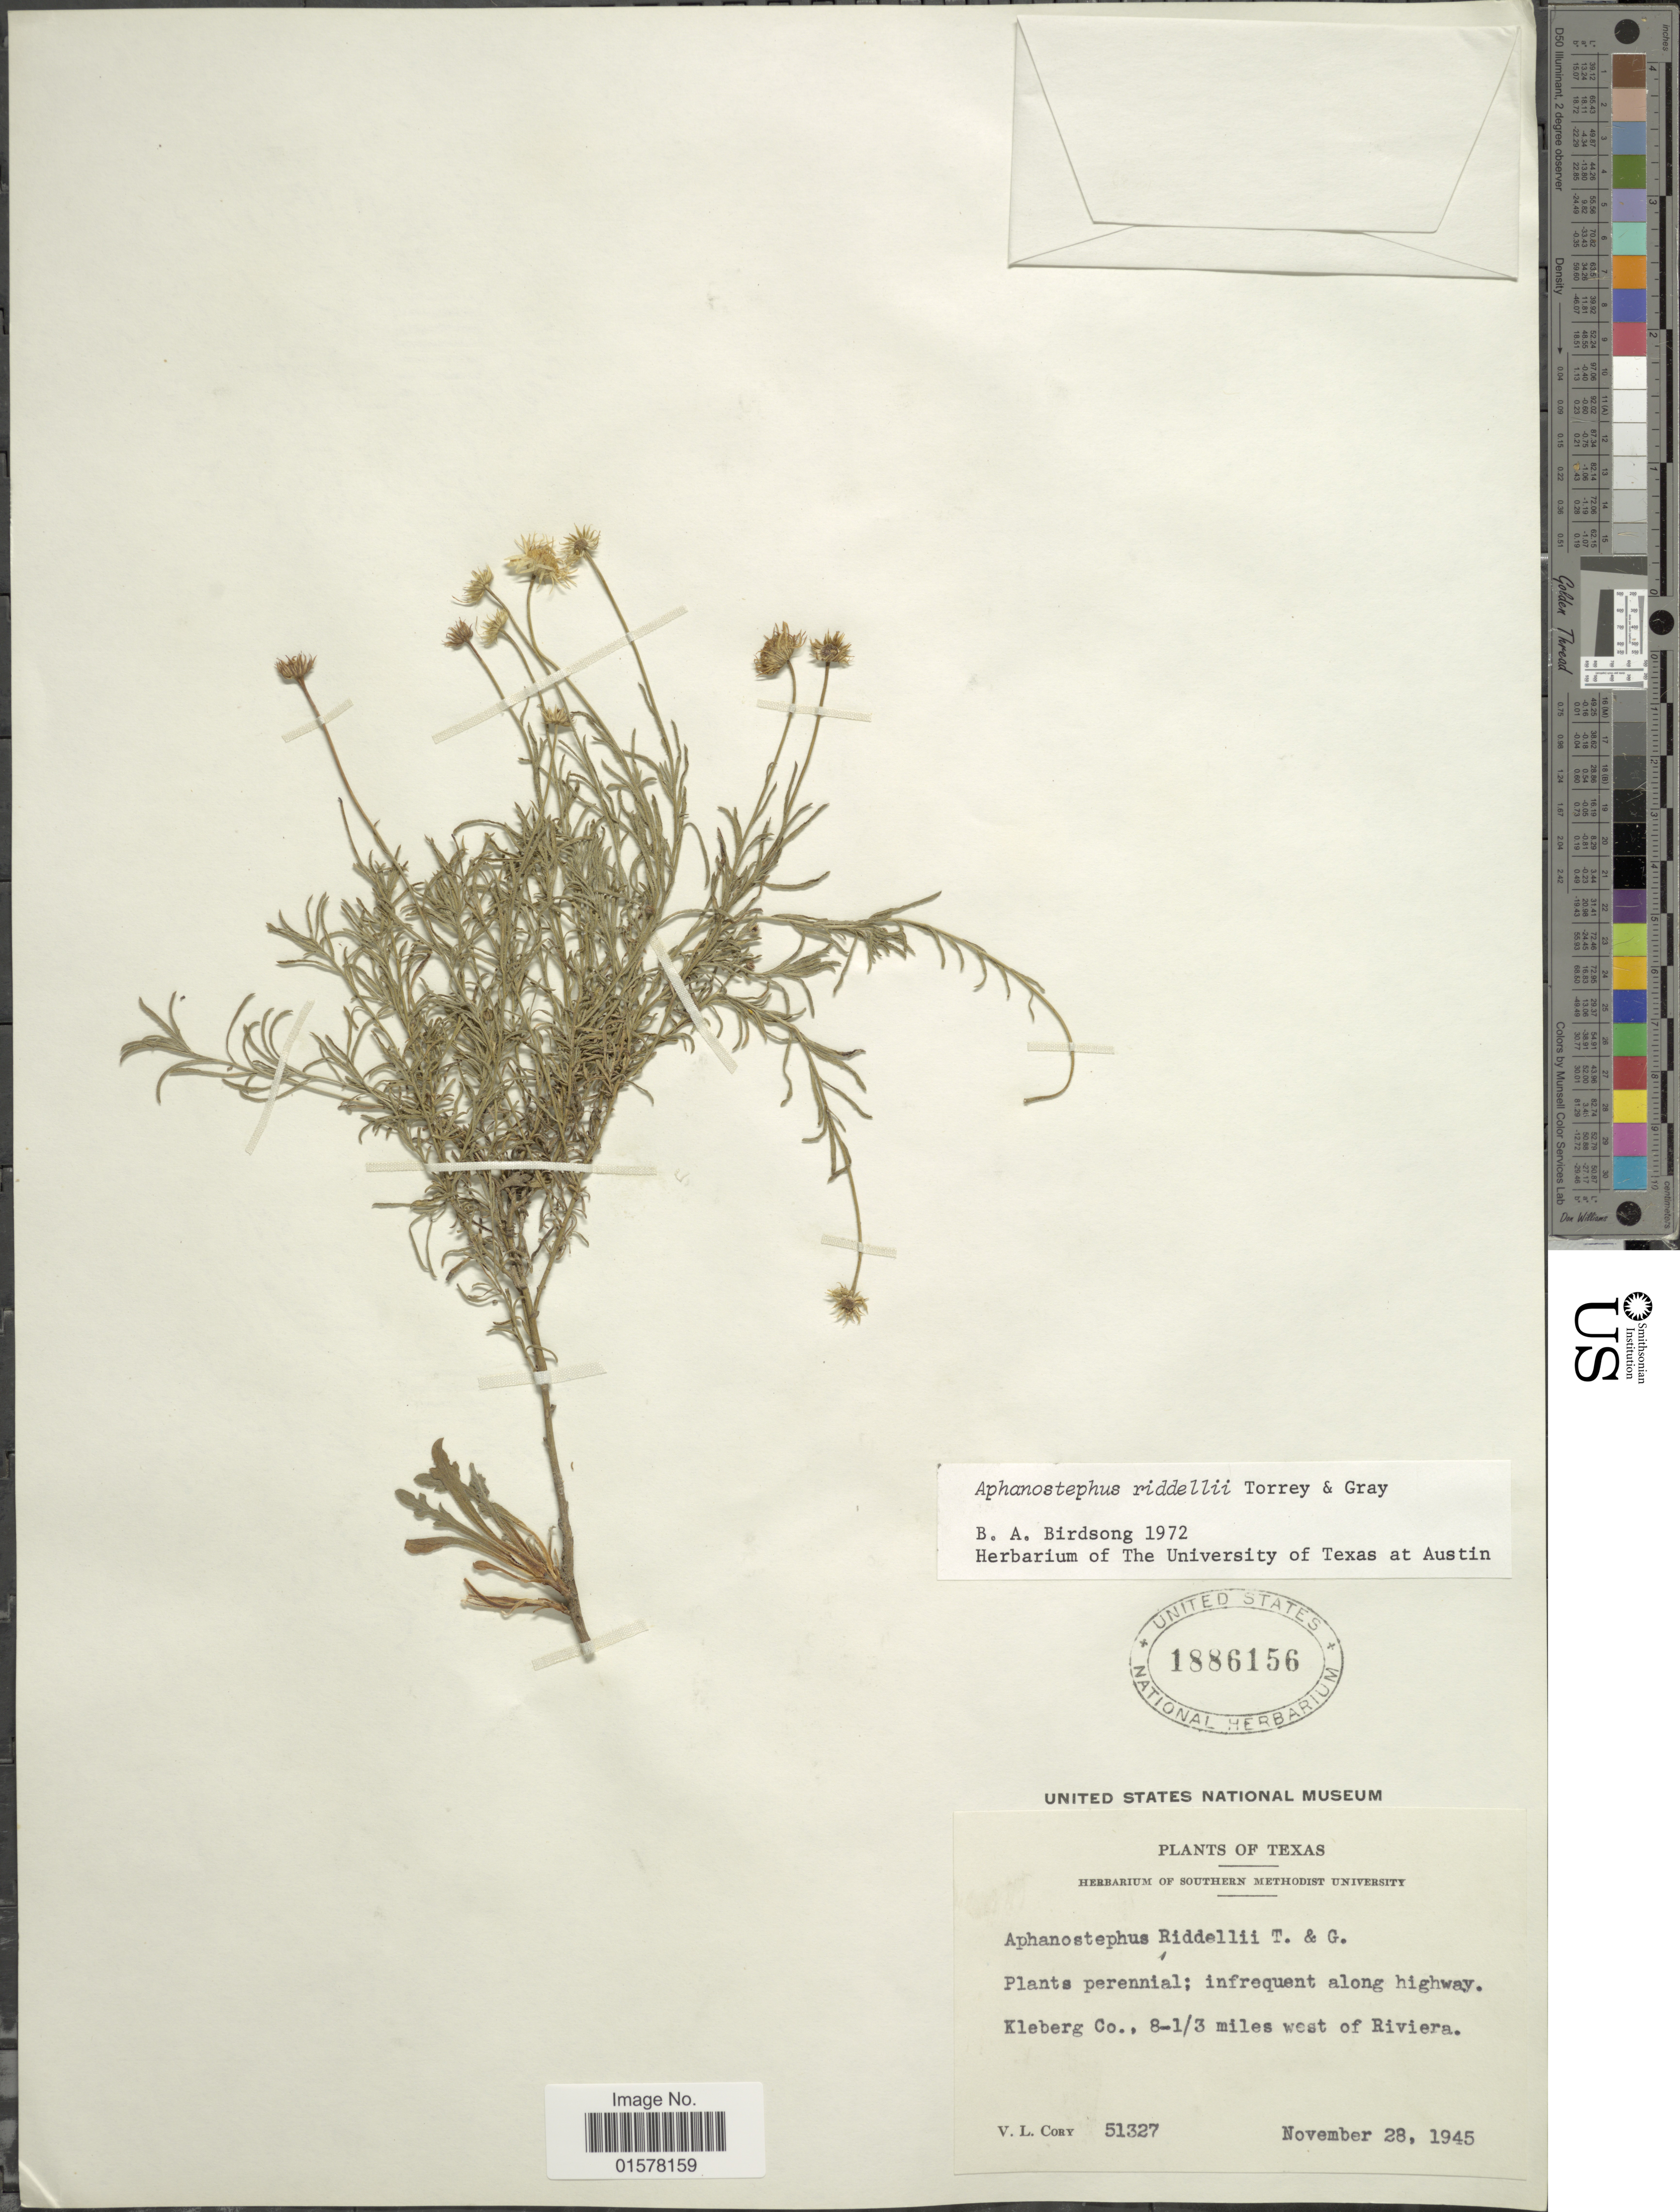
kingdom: Plantae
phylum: Tracheophyta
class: Magnoliopsida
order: Asterales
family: Asteraceae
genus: Aphanostephus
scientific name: Aphanostephus riddellii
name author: Torr. & A. Gray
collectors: V. Cory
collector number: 51327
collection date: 1945-11-28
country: United States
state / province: Texas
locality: Texas. Kleberg Co., 8-1/3 miles west of Riviera.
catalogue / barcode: US 1886156